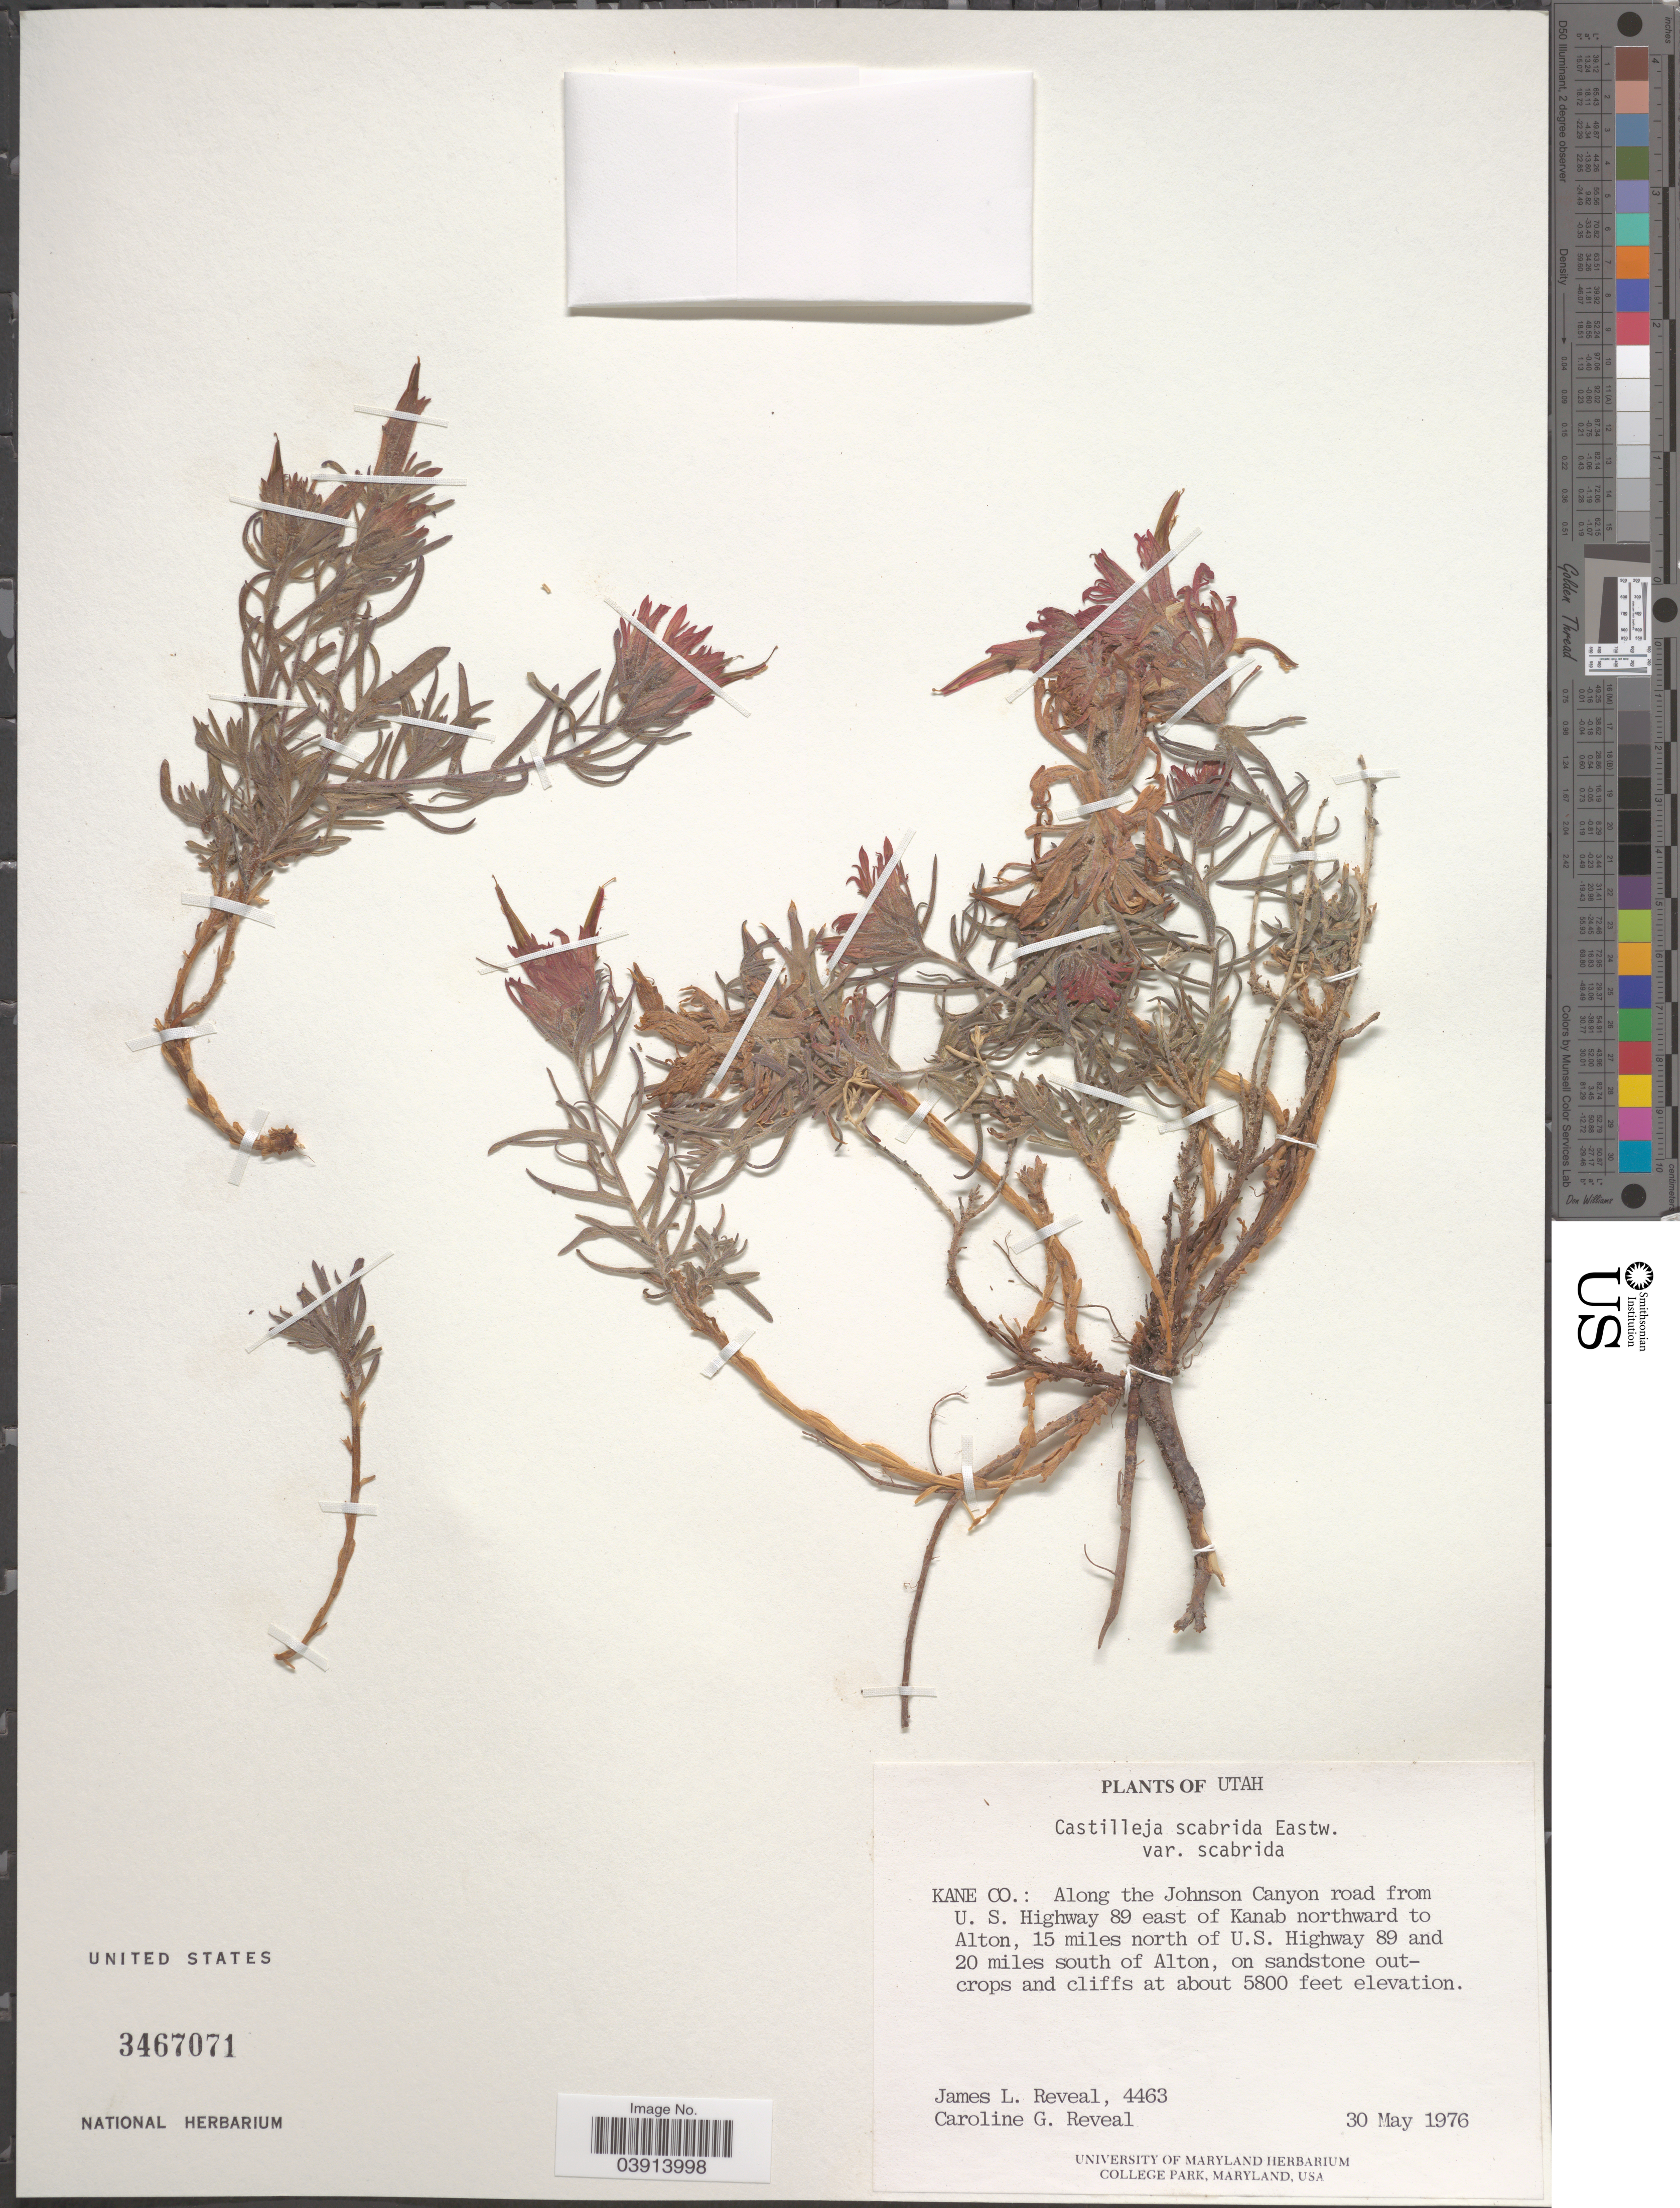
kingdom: Plantae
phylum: Tracheophyta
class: Magnoliopsida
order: Lamiales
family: Orobanchaceae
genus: Castilleja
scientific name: Castilleja scabrida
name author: Eastw.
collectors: J. L. Reveal & C. G. Reveal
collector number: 4463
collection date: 1976-05-30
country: United States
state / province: Utah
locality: Kane Co.: Along the Johnson Canyon road from U. S. Highway 89 east of Kanab northward to Alton, 15 miles north of U. S. Highway 89 and 20 miles south of Alton.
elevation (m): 1768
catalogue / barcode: US 3467071